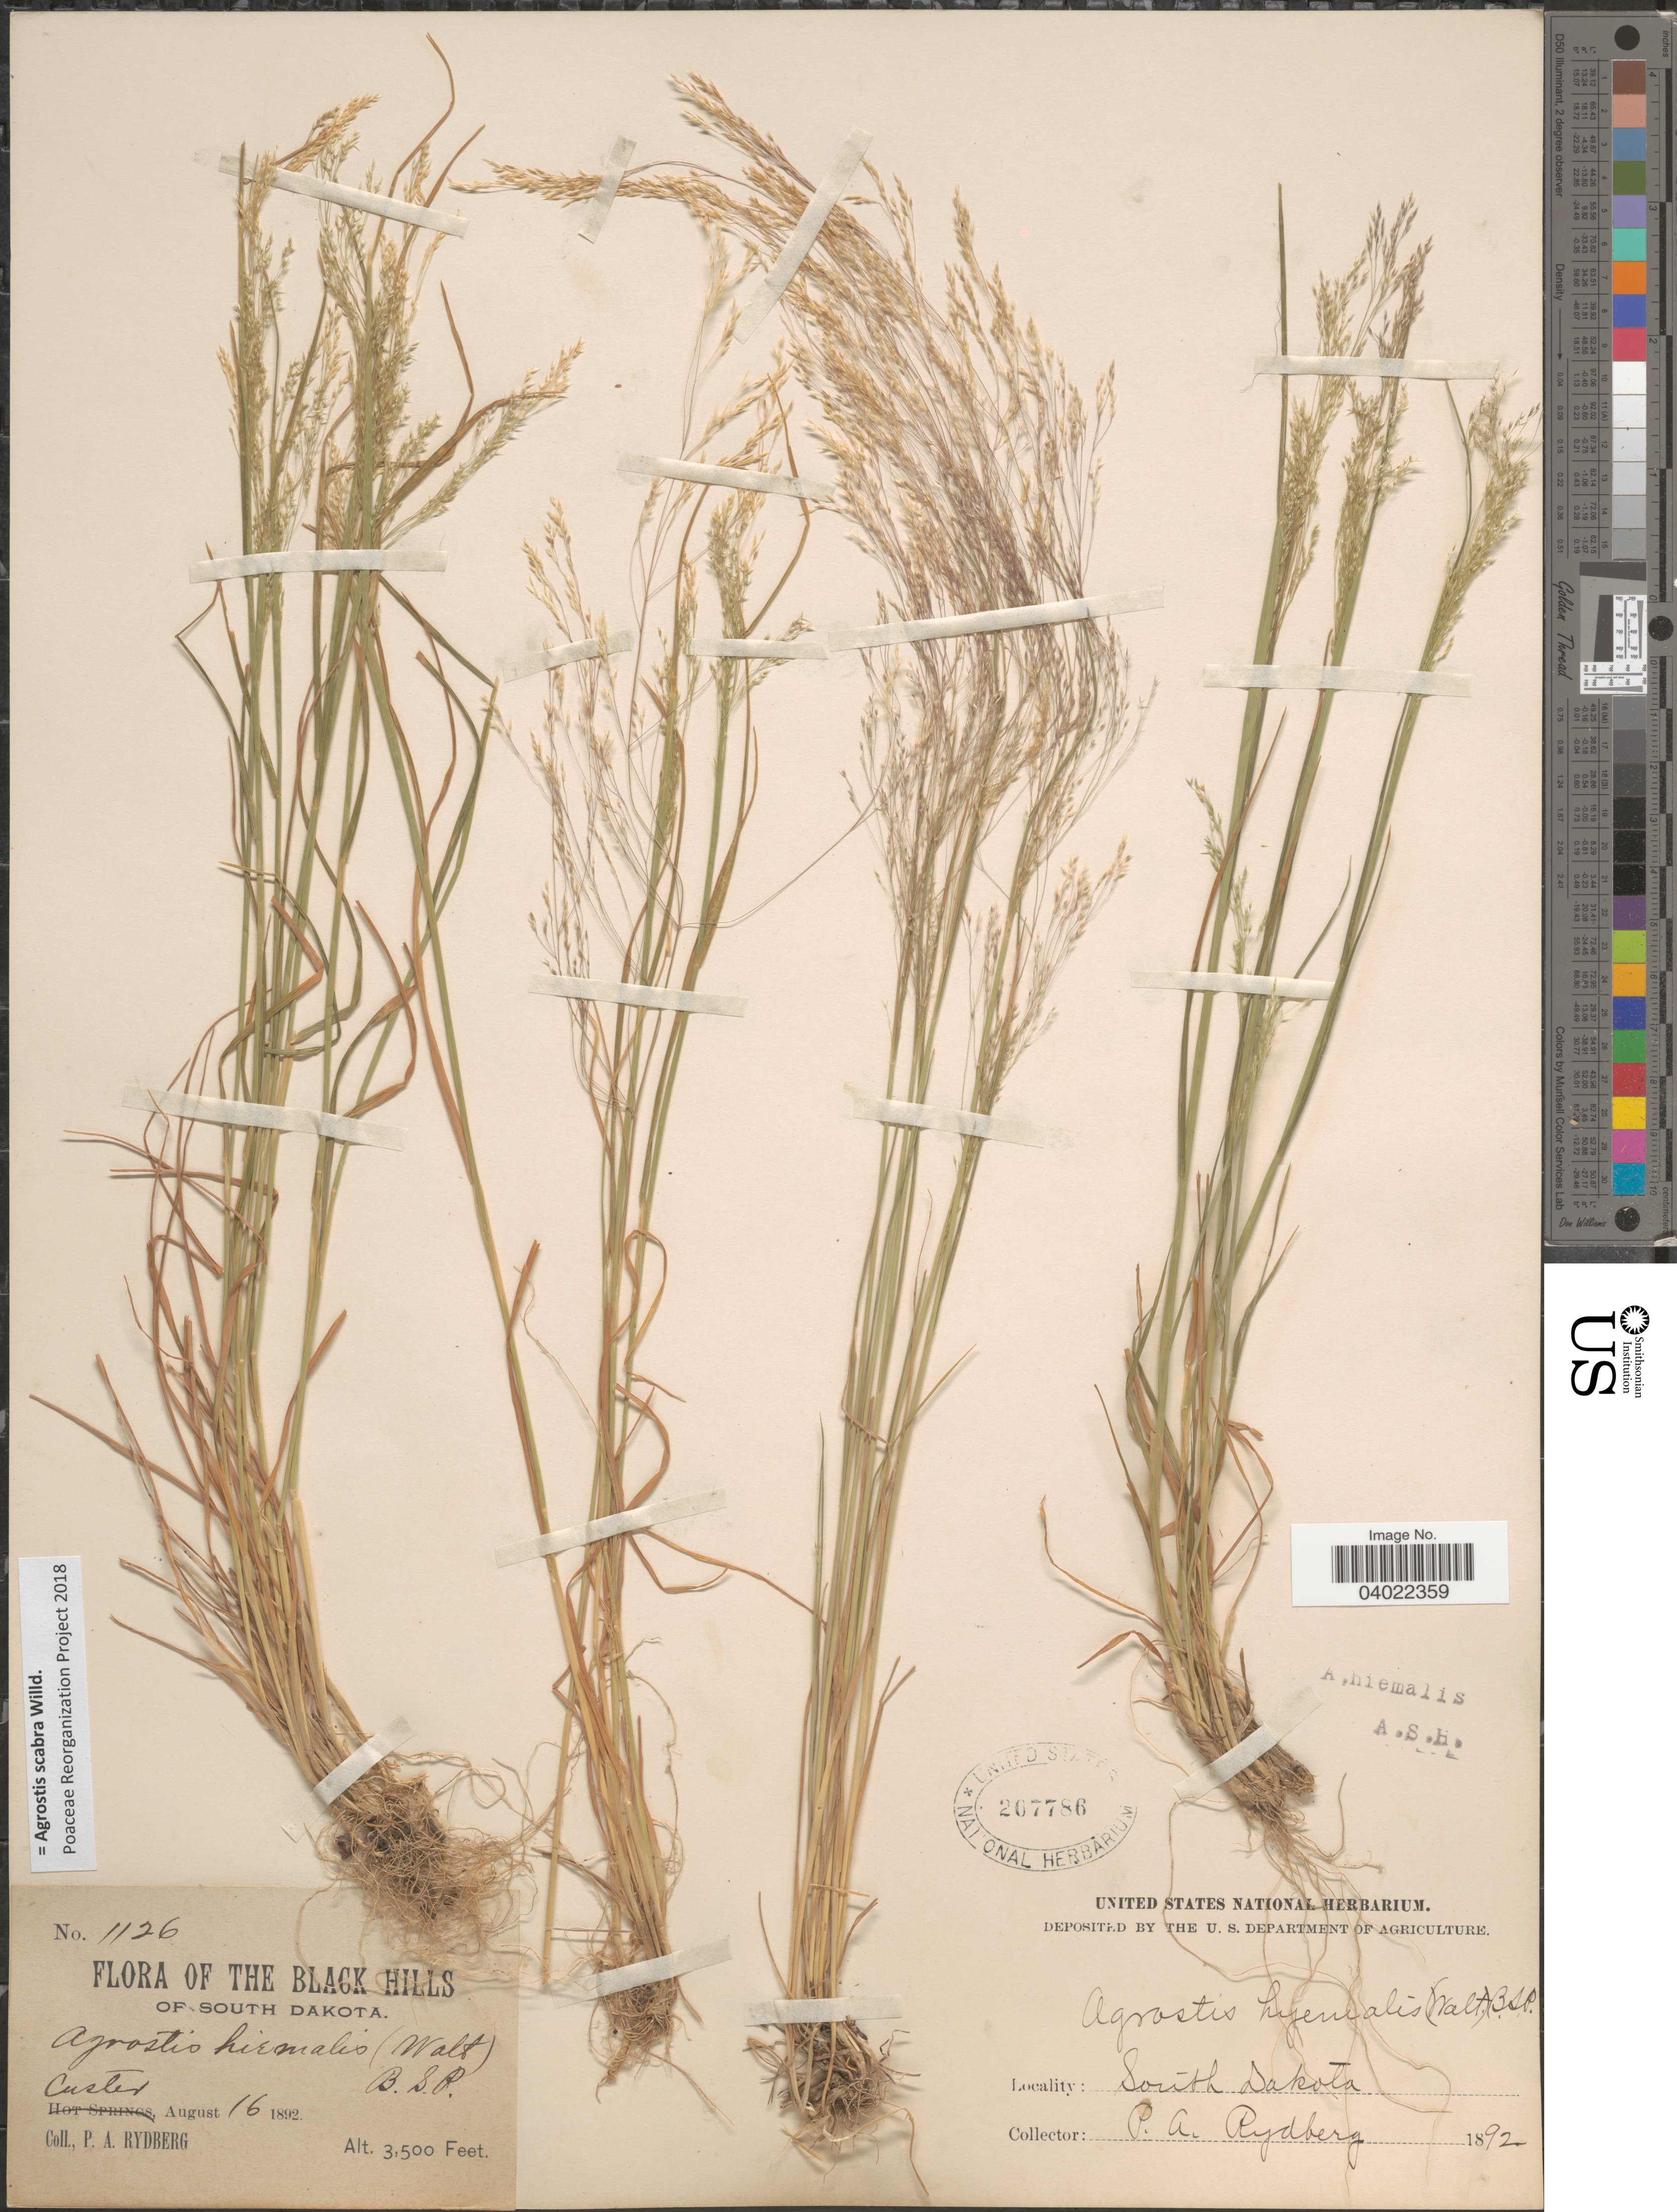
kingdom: Plantae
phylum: Tracheophyta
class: Liliopsida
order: Poales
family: Poaceae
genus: Agrostis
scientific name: Agrostis scabra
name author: Willd.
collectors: P. A. Rydberg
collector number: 1126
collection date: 1892-08-16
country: United States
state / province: South Dakota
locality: The Black Hills of South Dakota. Custer.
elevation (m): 1067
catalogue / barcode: US 207786